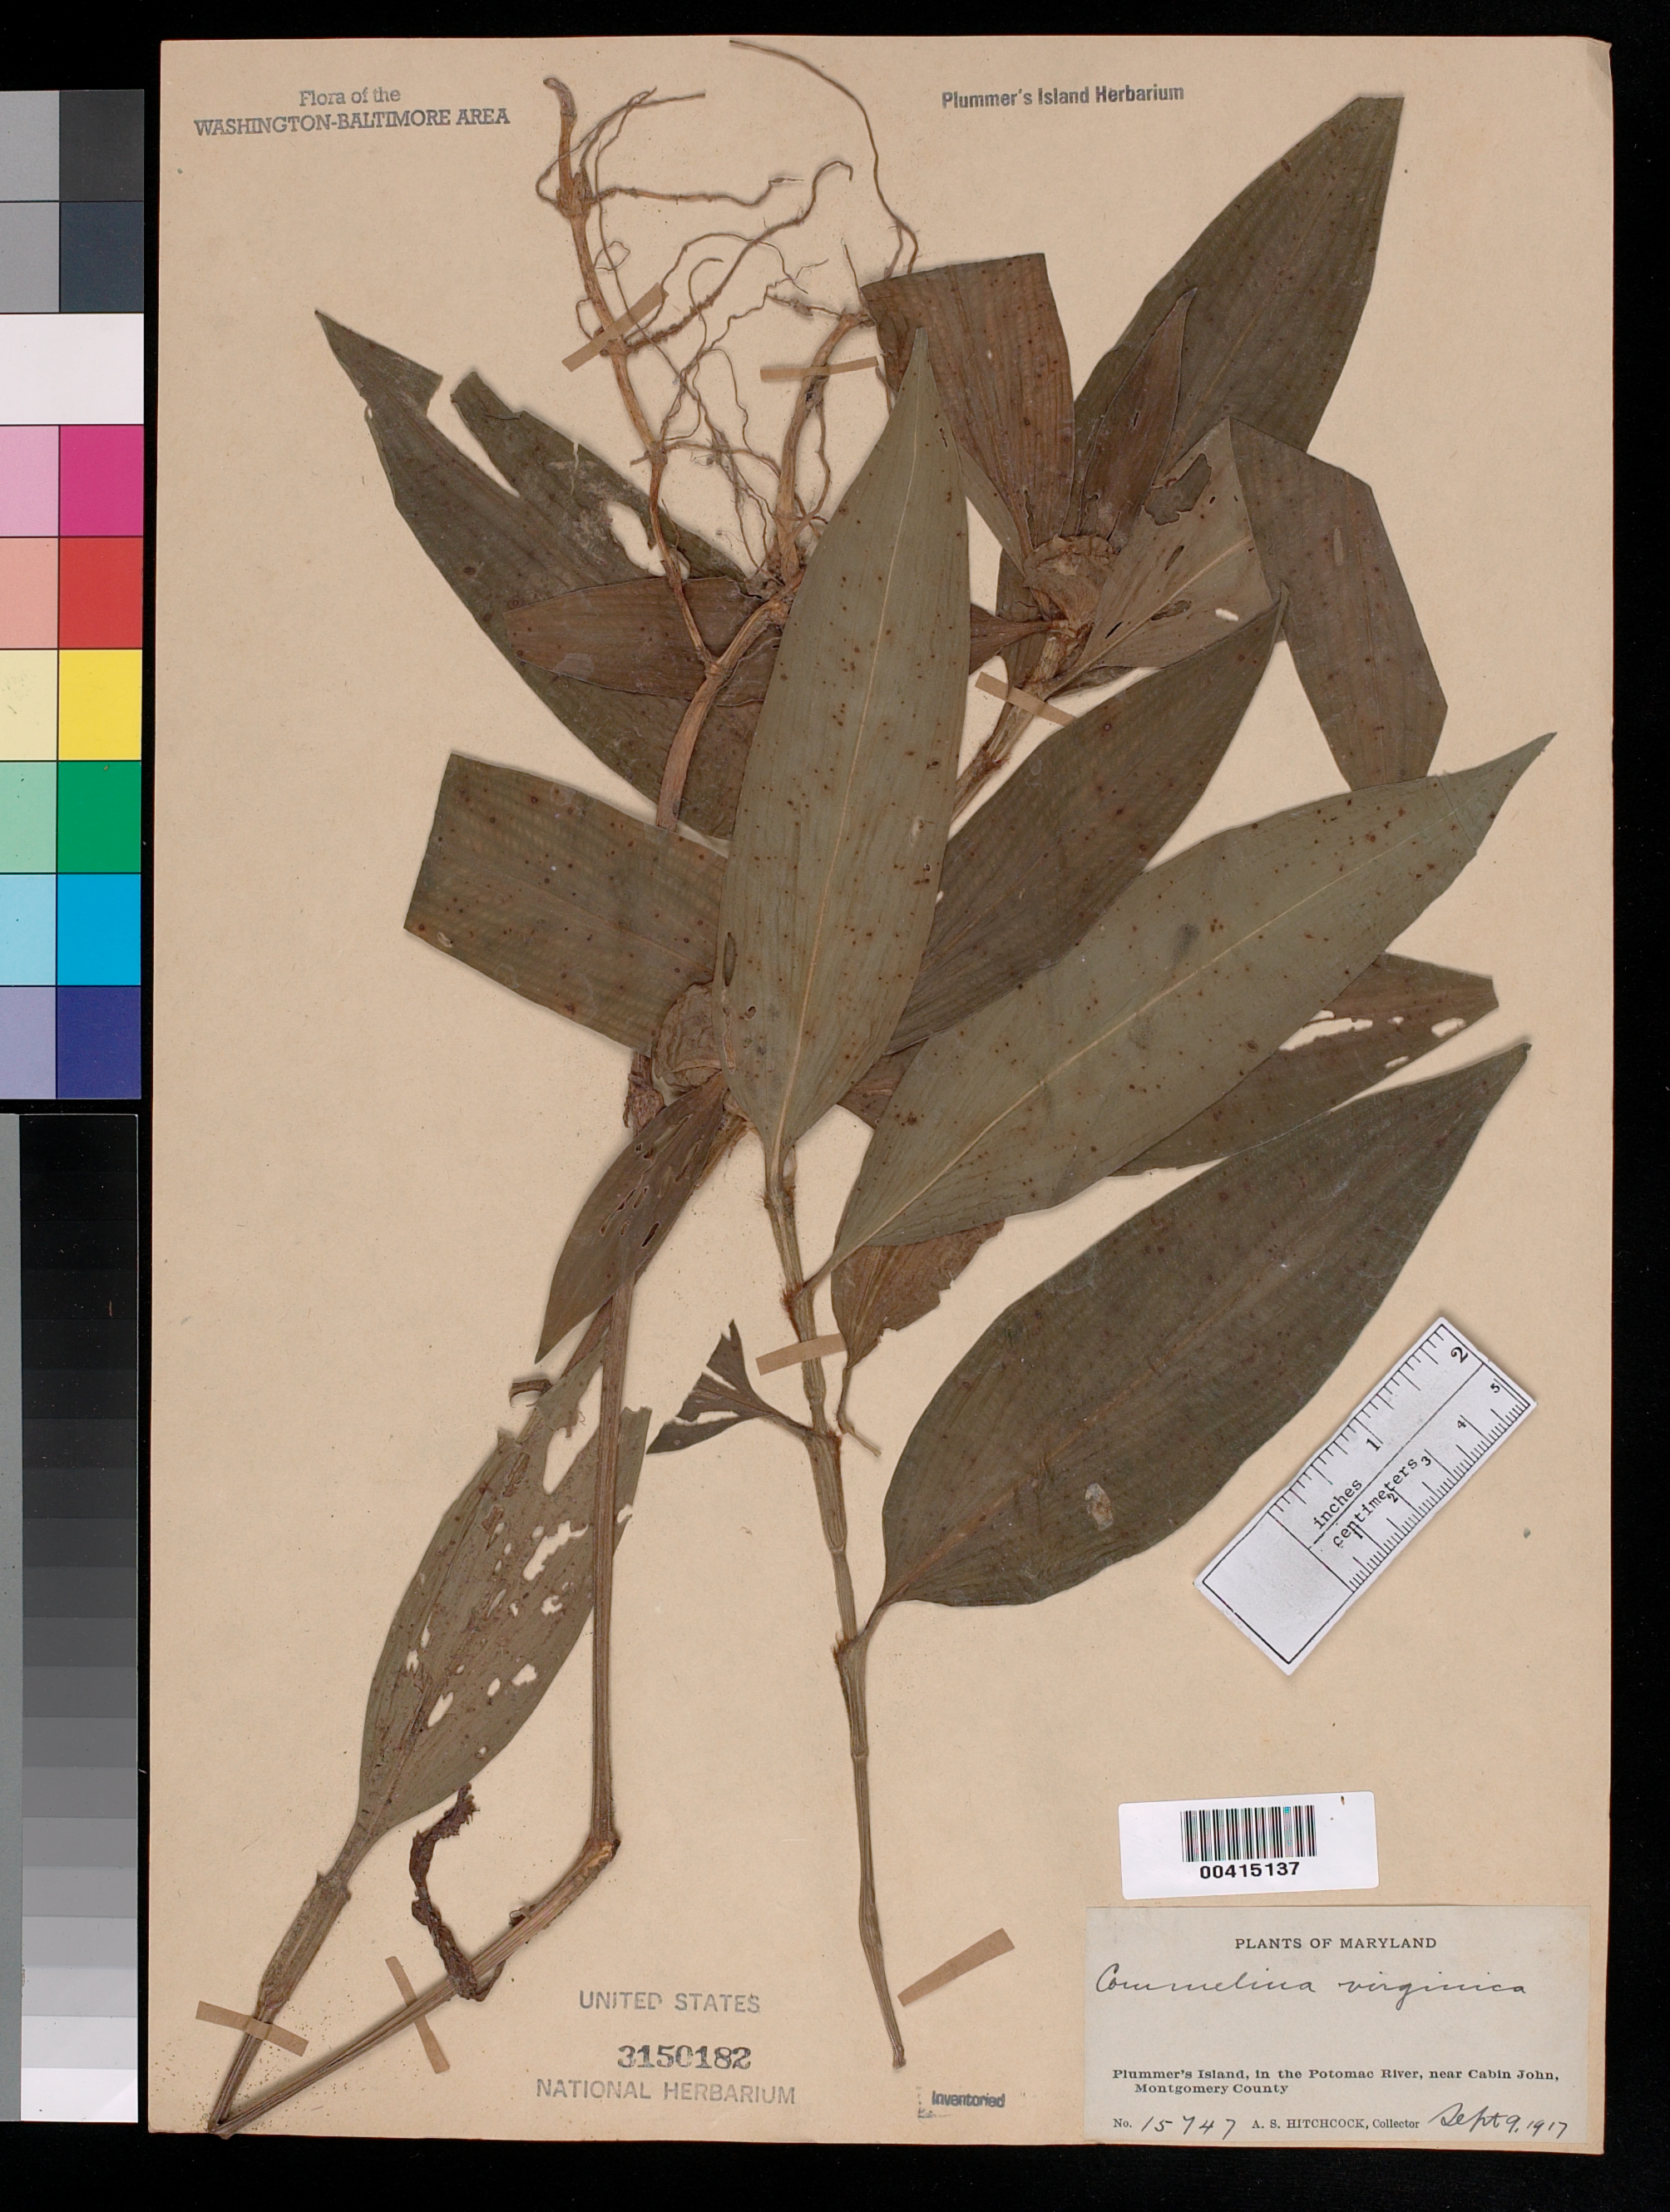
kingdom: Plantae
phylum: Tracheophyta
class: Liliopsida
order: Commelinales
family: Commelinaceae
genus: Commelina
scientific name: Commelina virginica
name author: L.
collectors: A. S. Hitchcock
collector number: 15747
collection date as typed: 09 Sep 1917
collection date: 1917-09-09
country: United States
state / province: Maryland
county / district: Montgomery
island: Plummers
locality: Plummer's Island C. & O. Canal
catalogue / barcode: US 3150182